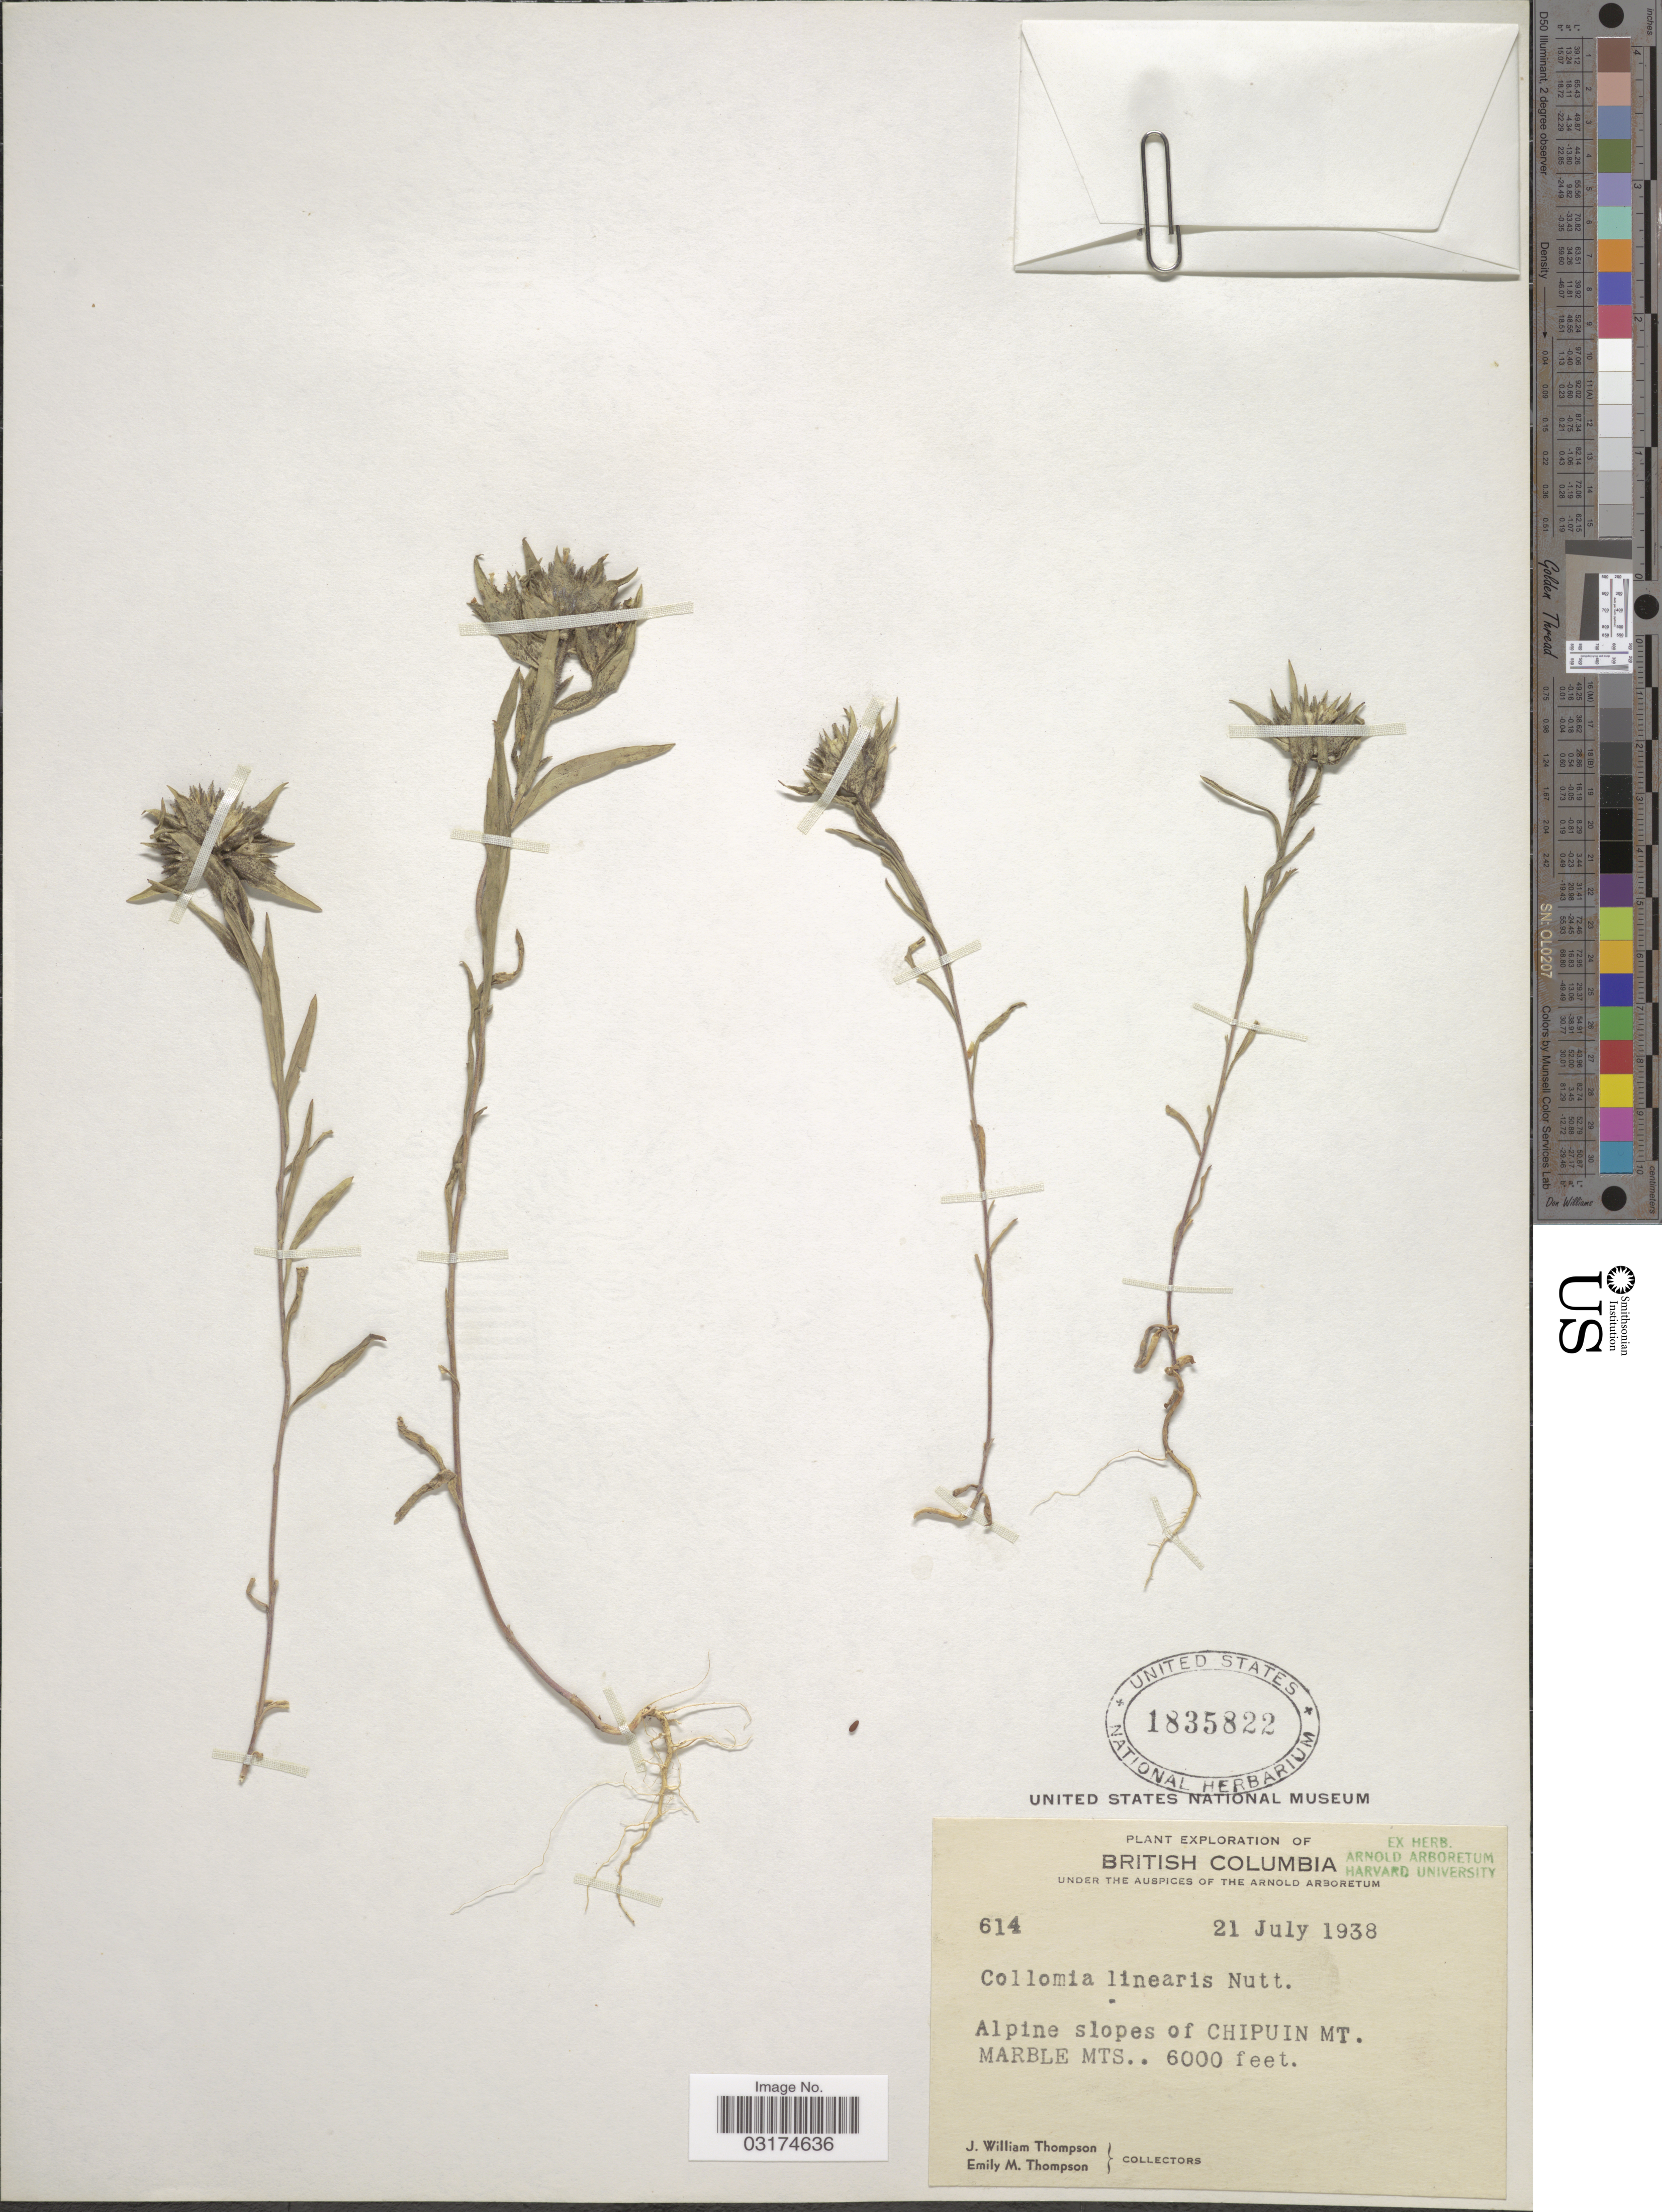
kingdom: Plantae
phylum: Tracheophyta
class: Magnoliopsida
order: Ericales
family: Polemoniaceae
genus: Collomia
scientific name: Collomia linearis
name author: Nutt.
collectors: J. W. Thompson & E. M. Thompson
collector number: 614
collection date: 1938-07-21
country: Canada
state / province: British Columbia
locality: Alpine slopes of Chipuin Mt. Marble Mts.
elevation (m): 1829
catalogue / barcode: US 1835822